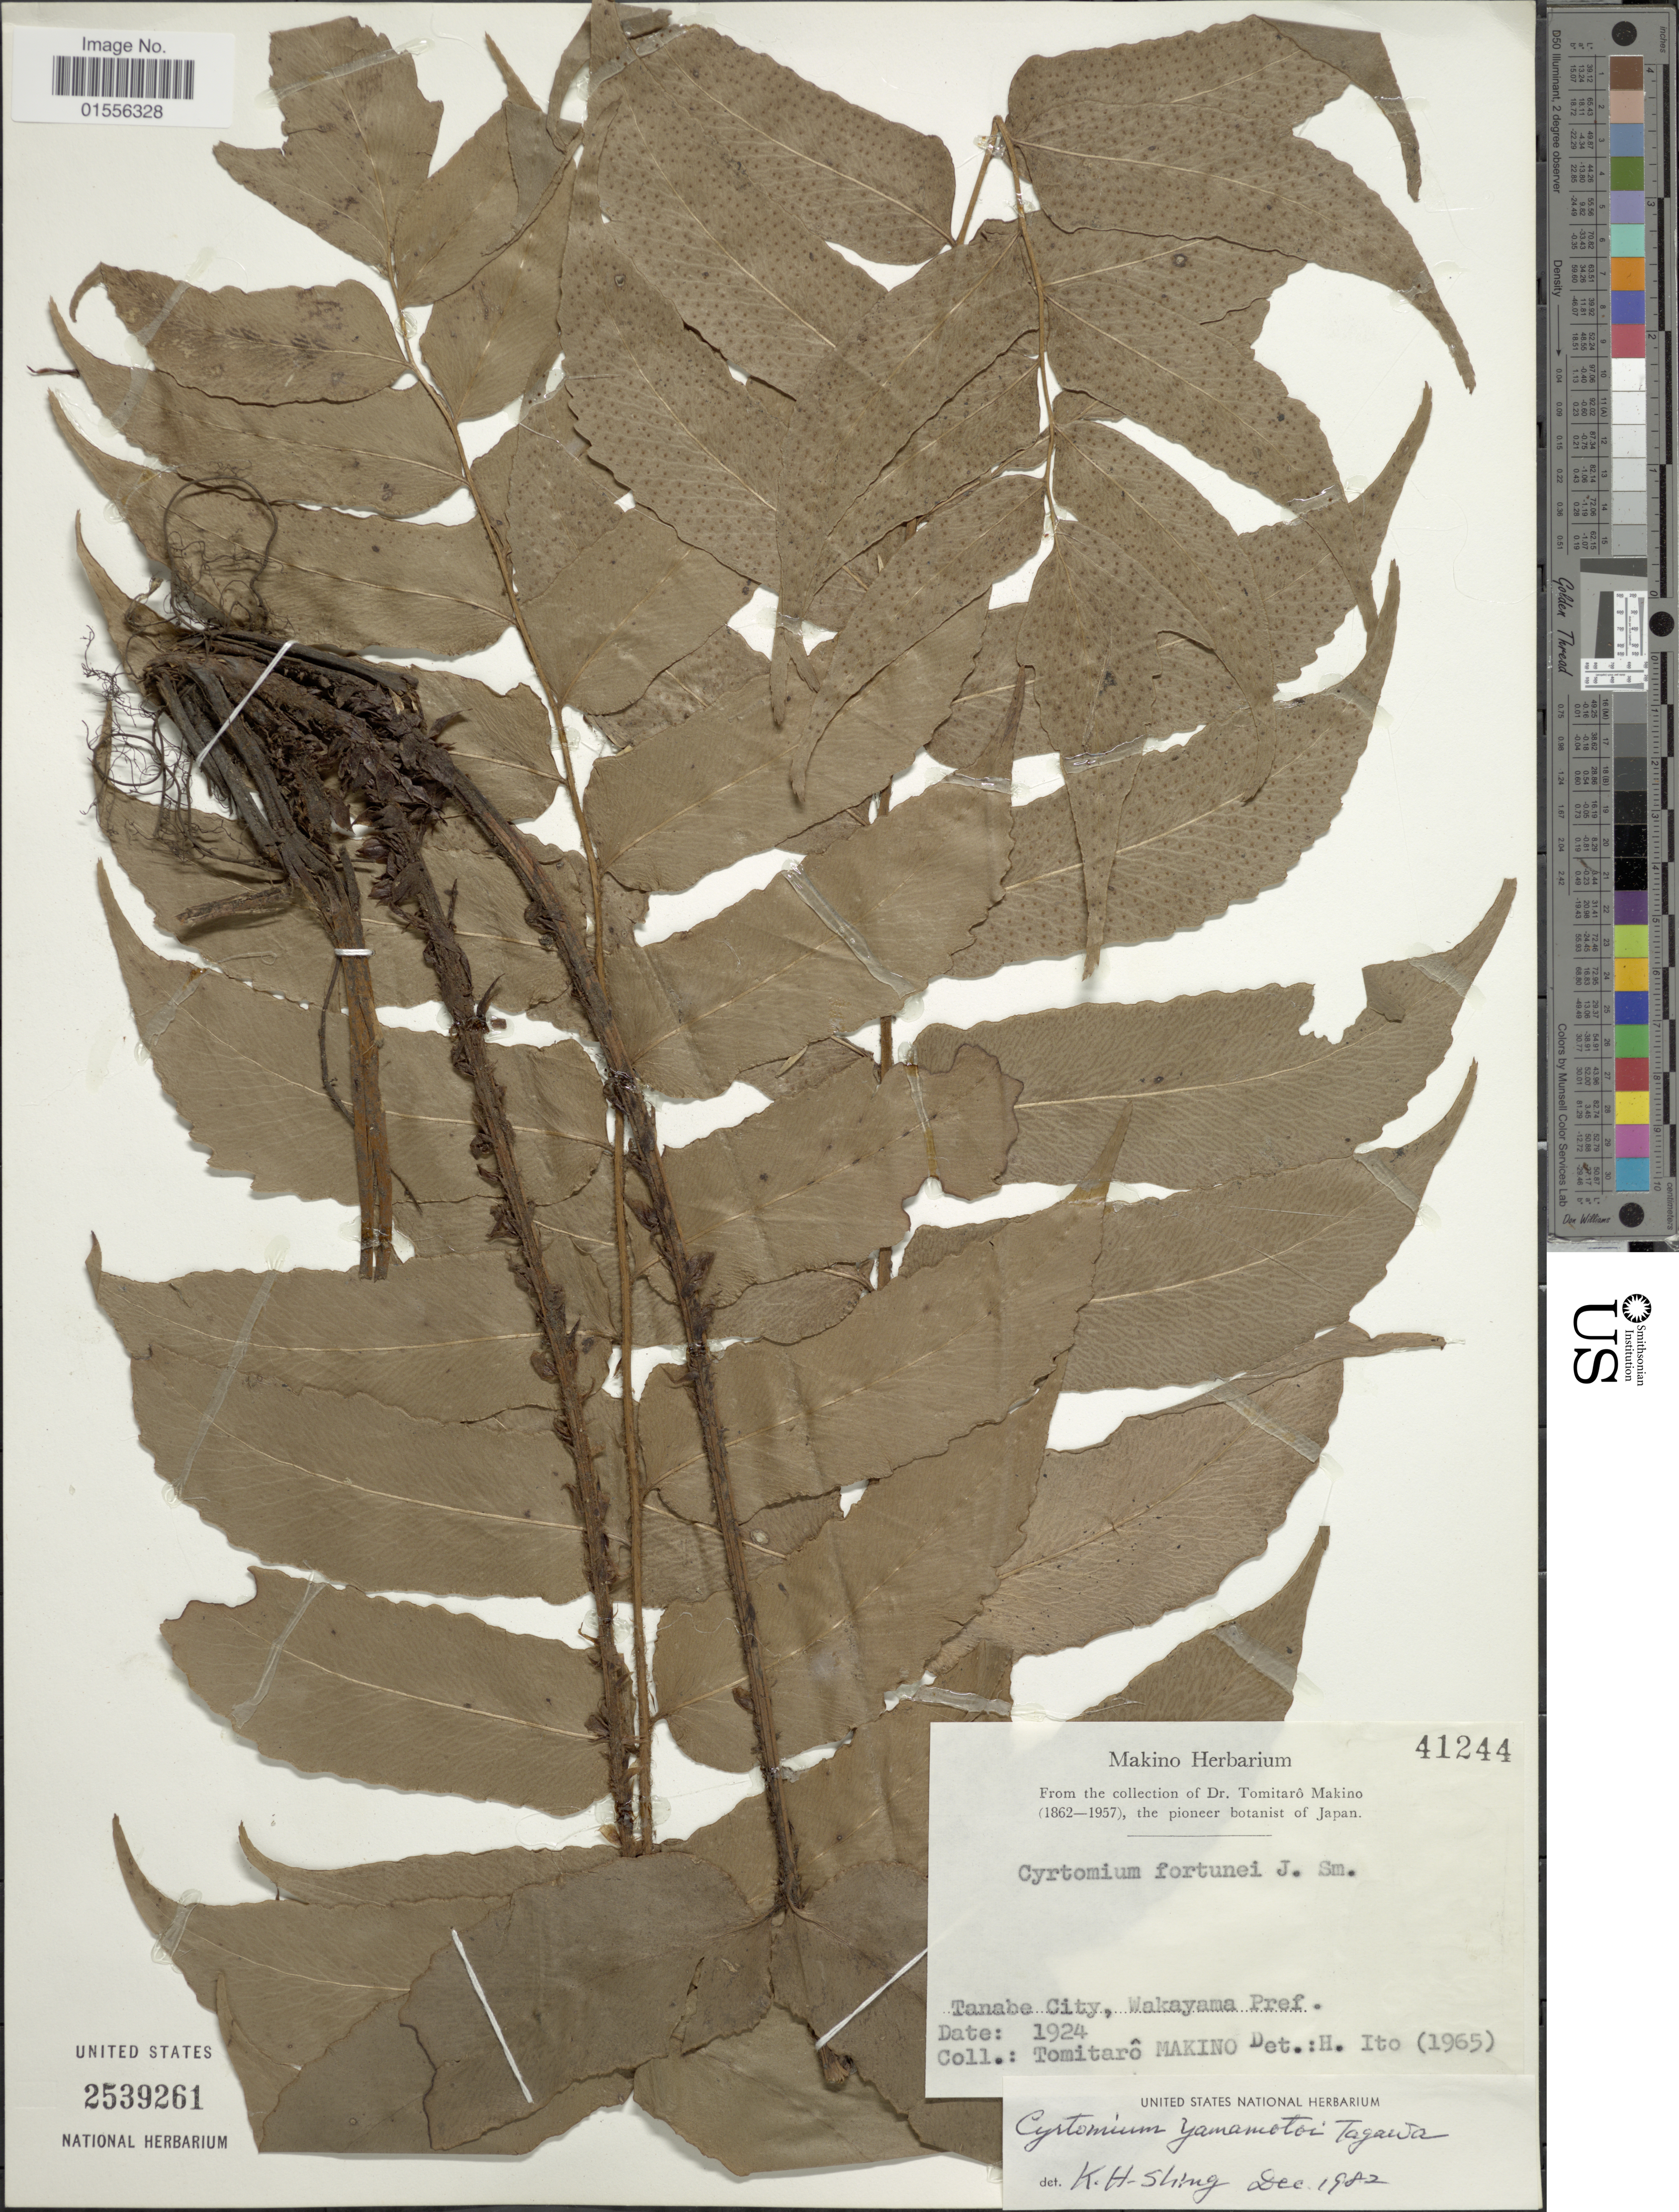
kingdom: Plantae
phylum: Tracheophyta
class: Polypodiopsida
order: Polypodiales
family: Dryopteridaceae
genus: Cyrtomium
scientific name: Cyrtomium yamamotoi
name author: Tagawa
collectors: T. Makino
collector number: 41244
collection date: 1924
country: Japan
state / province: Wakayama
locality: Tanabe City, Wakamaya Pref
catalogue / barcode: US 2539261